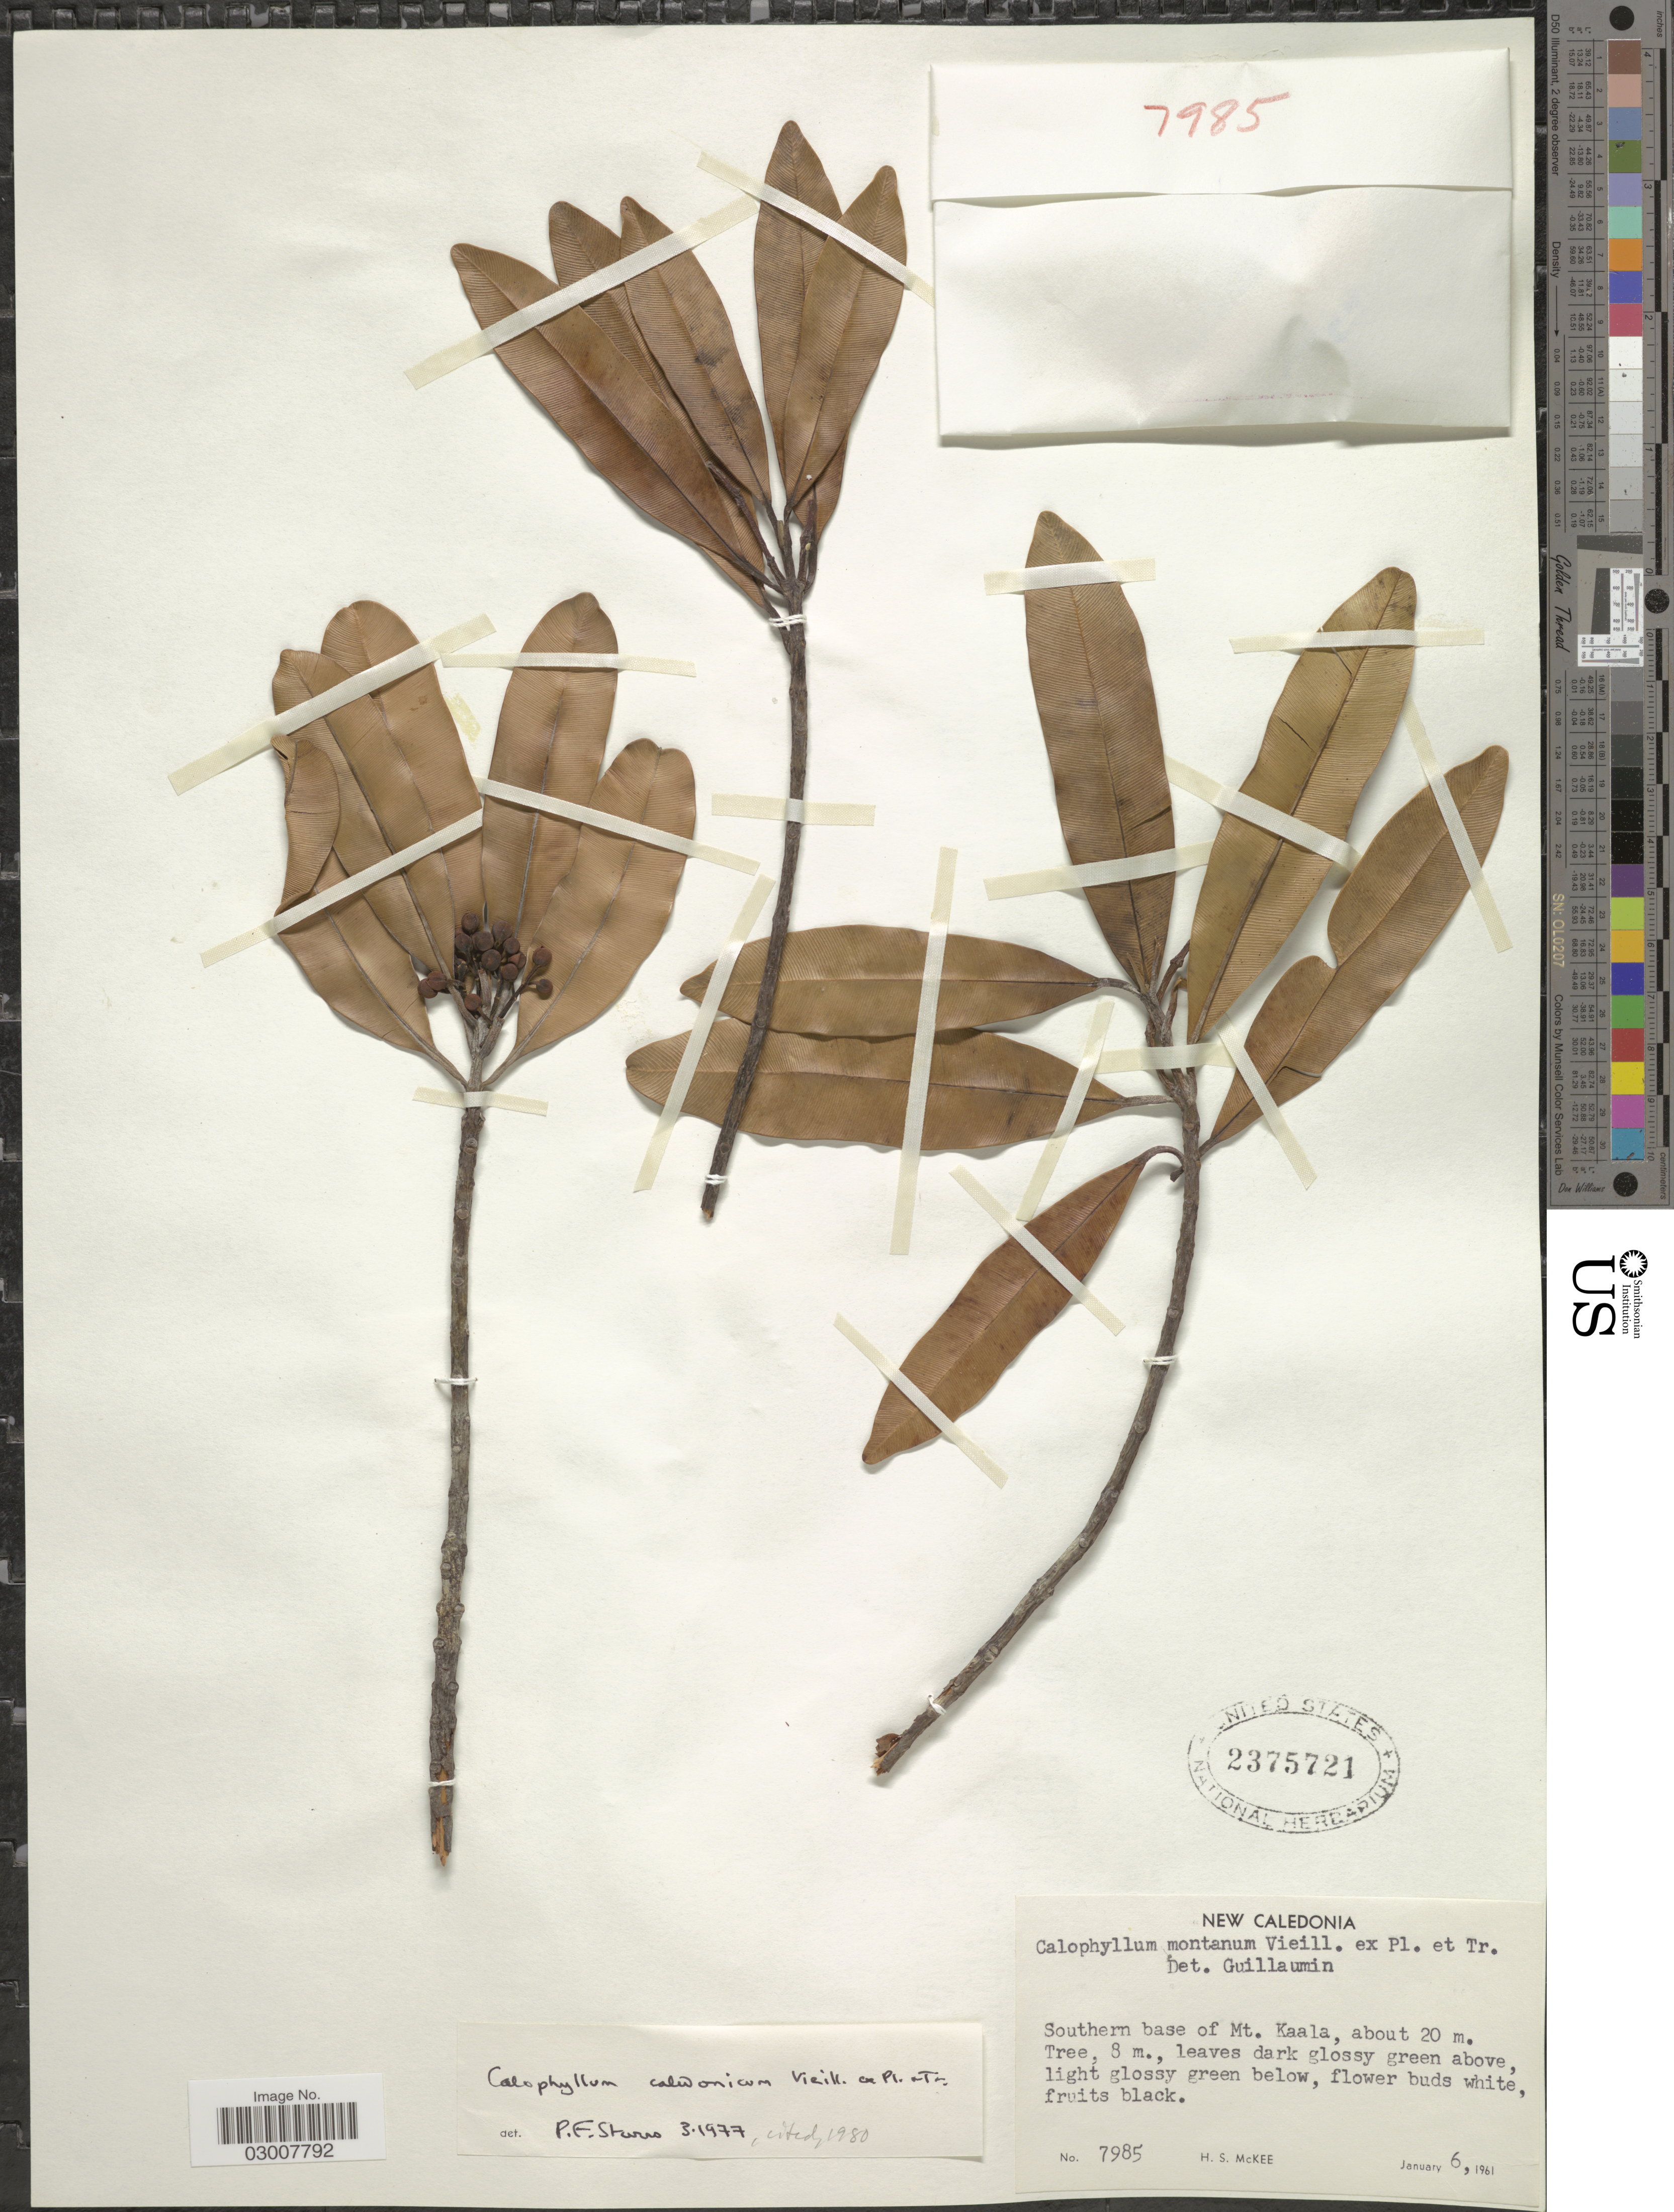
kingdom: Plantae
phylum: Tracheophyta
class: Magnoliopsida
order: Malpighiales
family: Calophyllaceae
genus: Calophyllum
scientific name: Calophyllum caledonicum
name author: Vieill. ex Planch. & Triana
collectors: H. S. McKee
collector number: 7985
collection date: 1961-01-06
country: New Caledonia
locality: Southern base of Mt. Kaala.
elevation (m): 20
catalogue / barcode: US 2375721